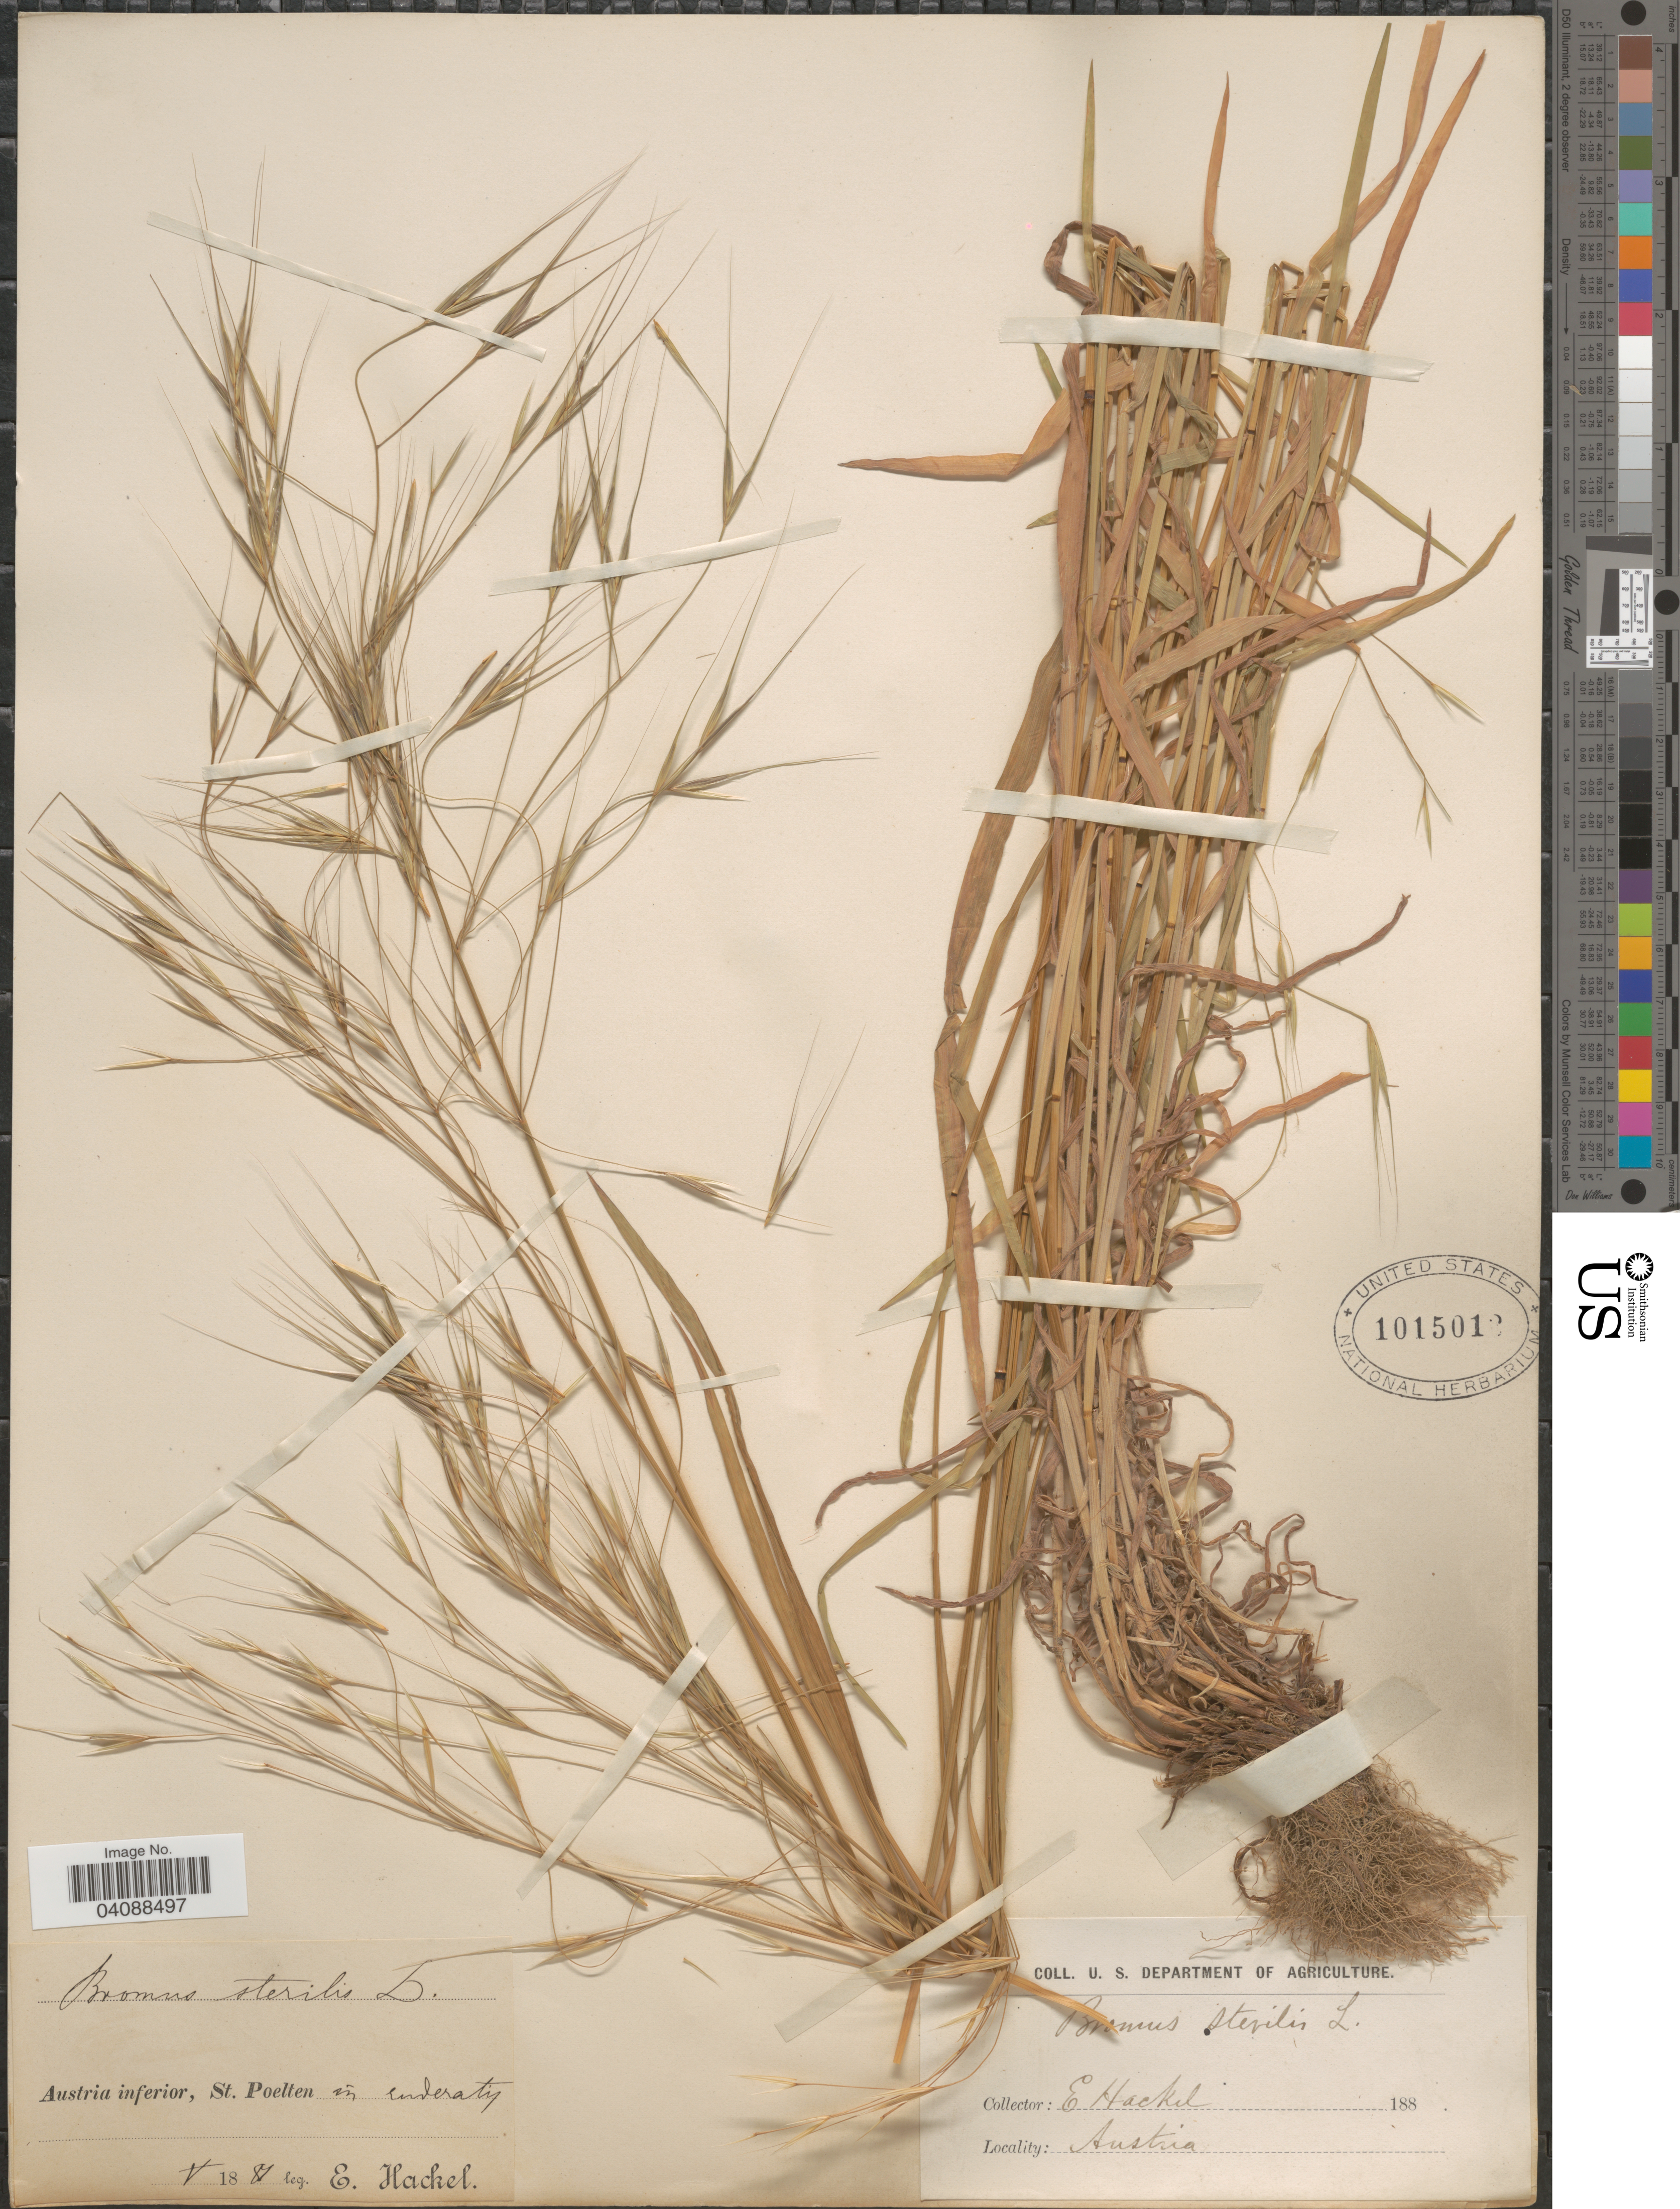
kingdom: Plantae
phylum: Tracheophyta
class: Liliopsida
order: Poales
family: Poaceae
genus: Bromus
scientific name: Bromus sterilis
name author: L.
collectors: E. Hackel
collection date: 1887-05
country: Austria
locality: Austria inferior, St. Poelten in ruderatis.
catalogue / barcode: US 1015012